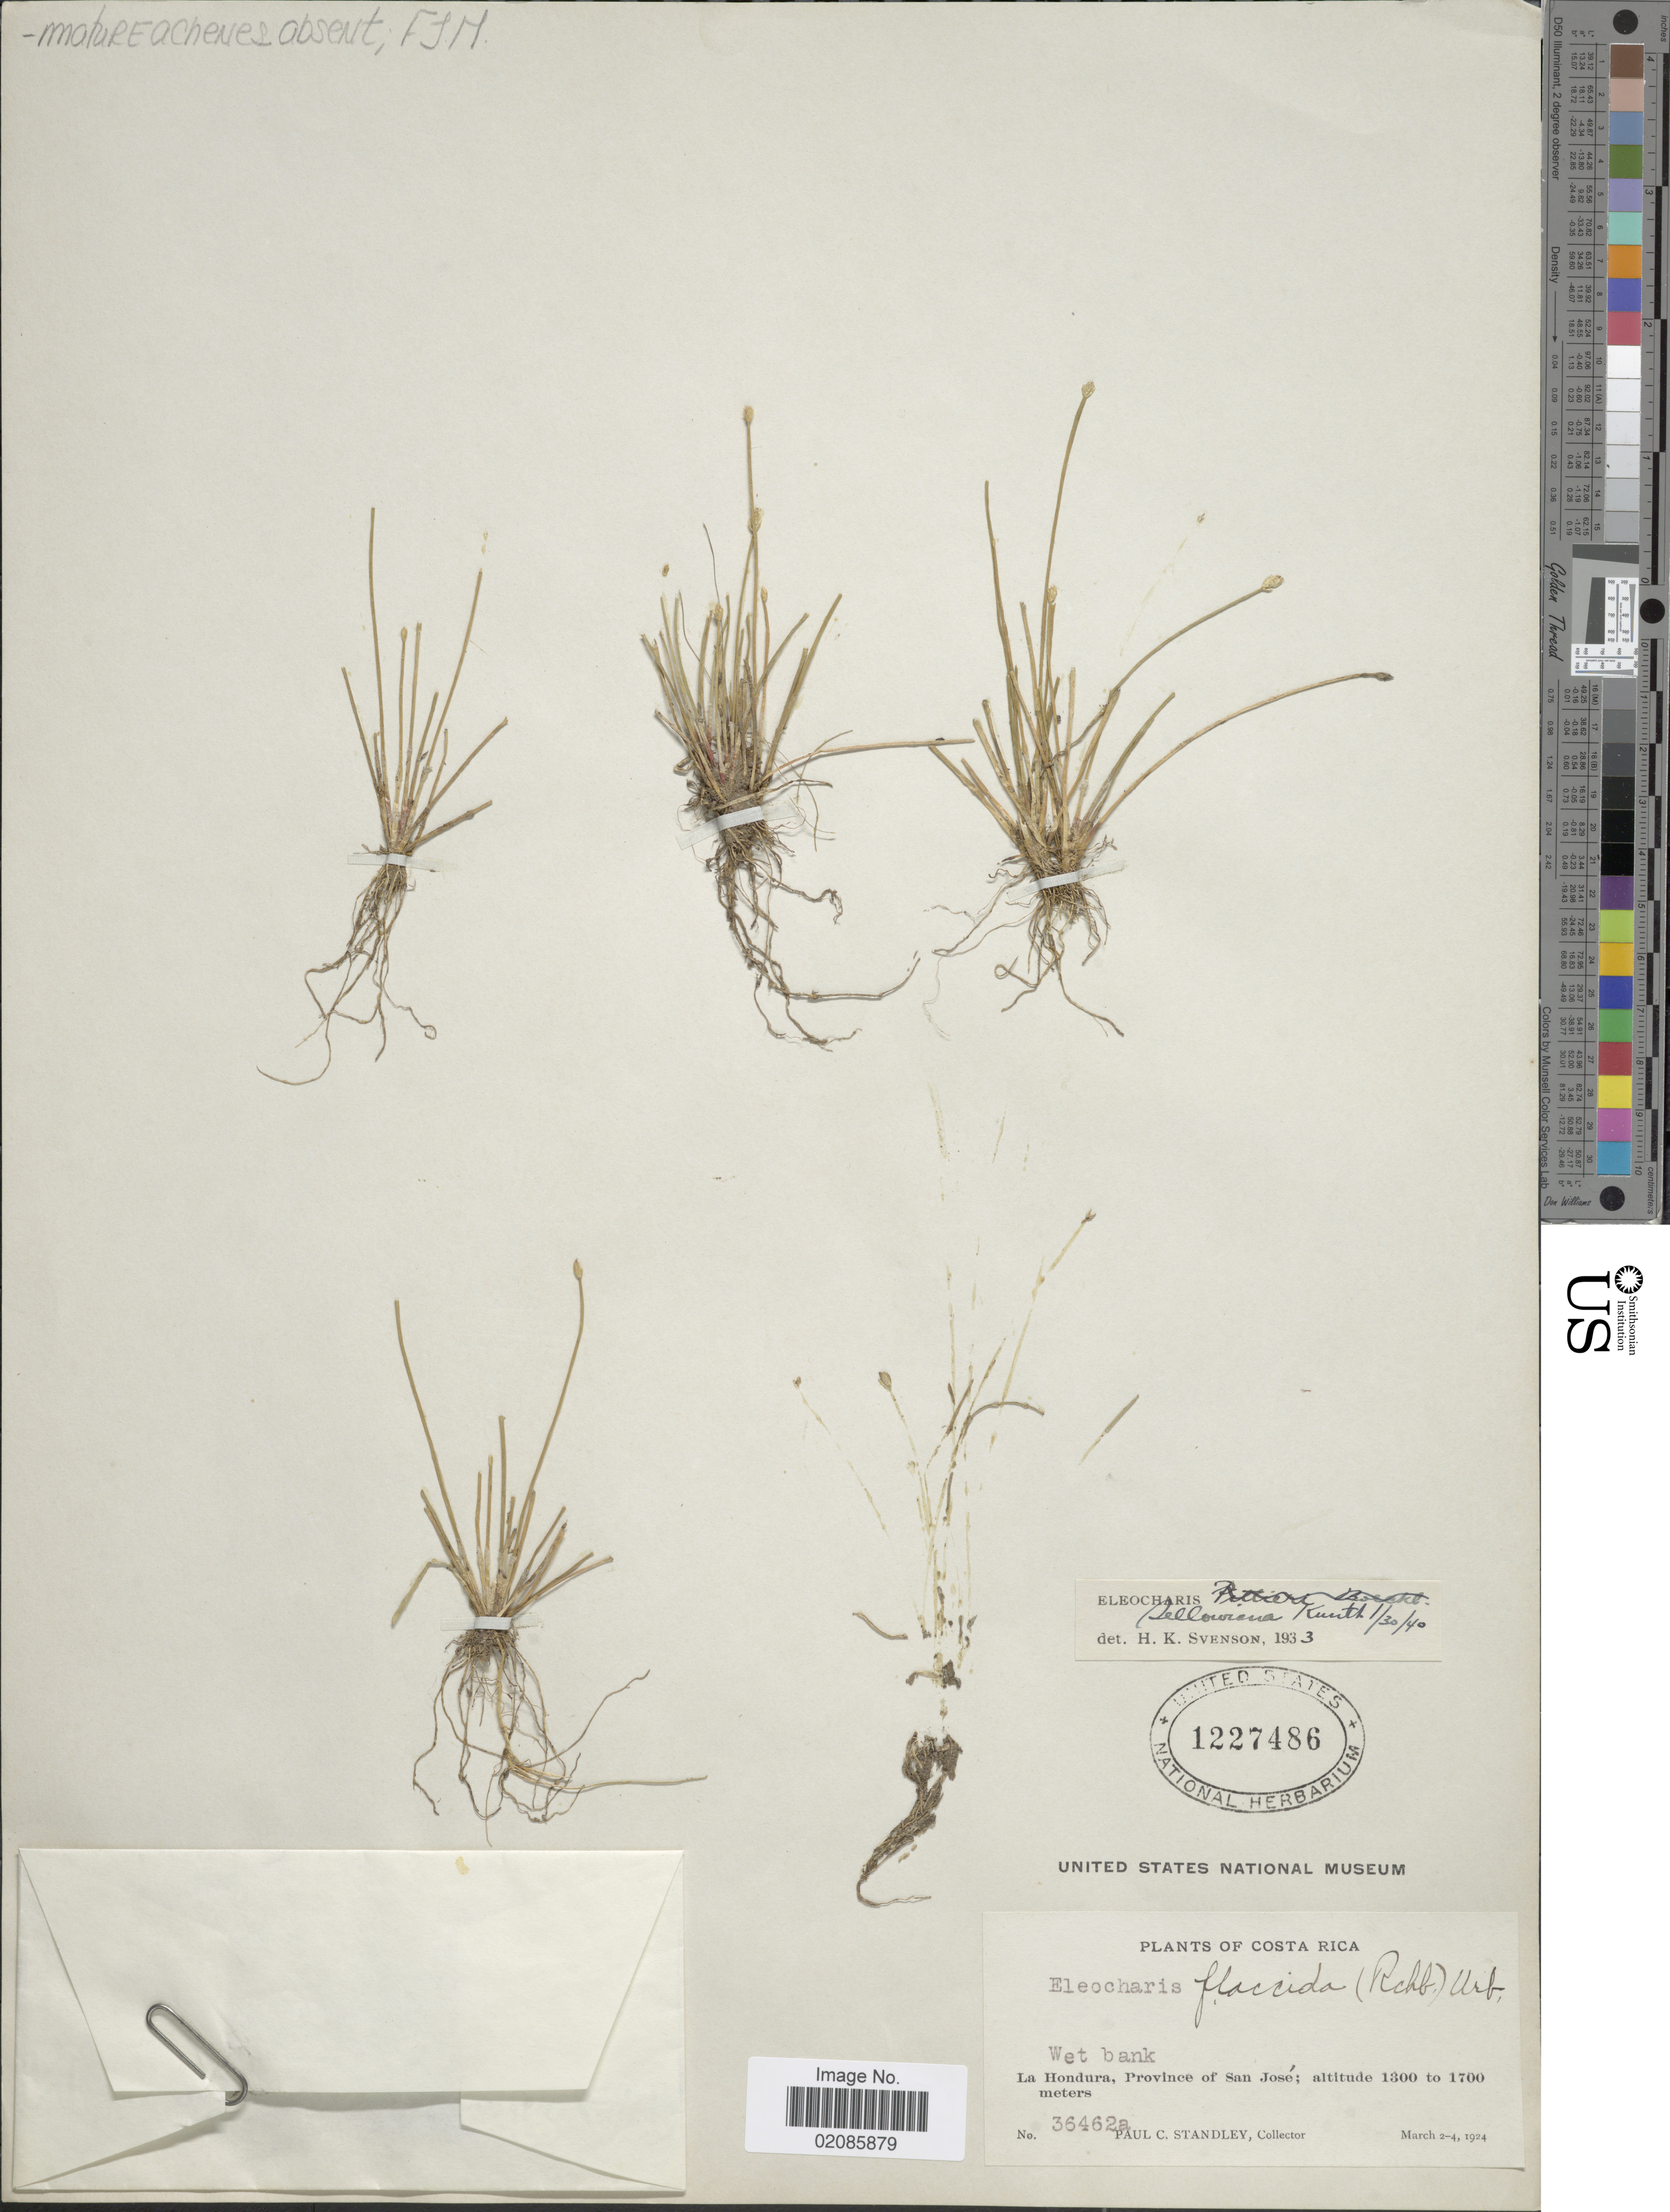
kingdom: Plantae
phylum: Tracheophyta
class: Liliopsida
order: Poales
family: Cyperaceae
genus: Eleocharis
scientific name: Eleocharis sellowiana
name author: Kunth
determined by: Svenson, H. K.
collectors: P. C. Standley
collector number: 36462a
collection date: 1924-03-02/1924-03-04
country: Costa Rica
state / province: San José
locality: La Hondura, Province of San José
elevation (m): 1300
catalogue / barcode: US 1227486